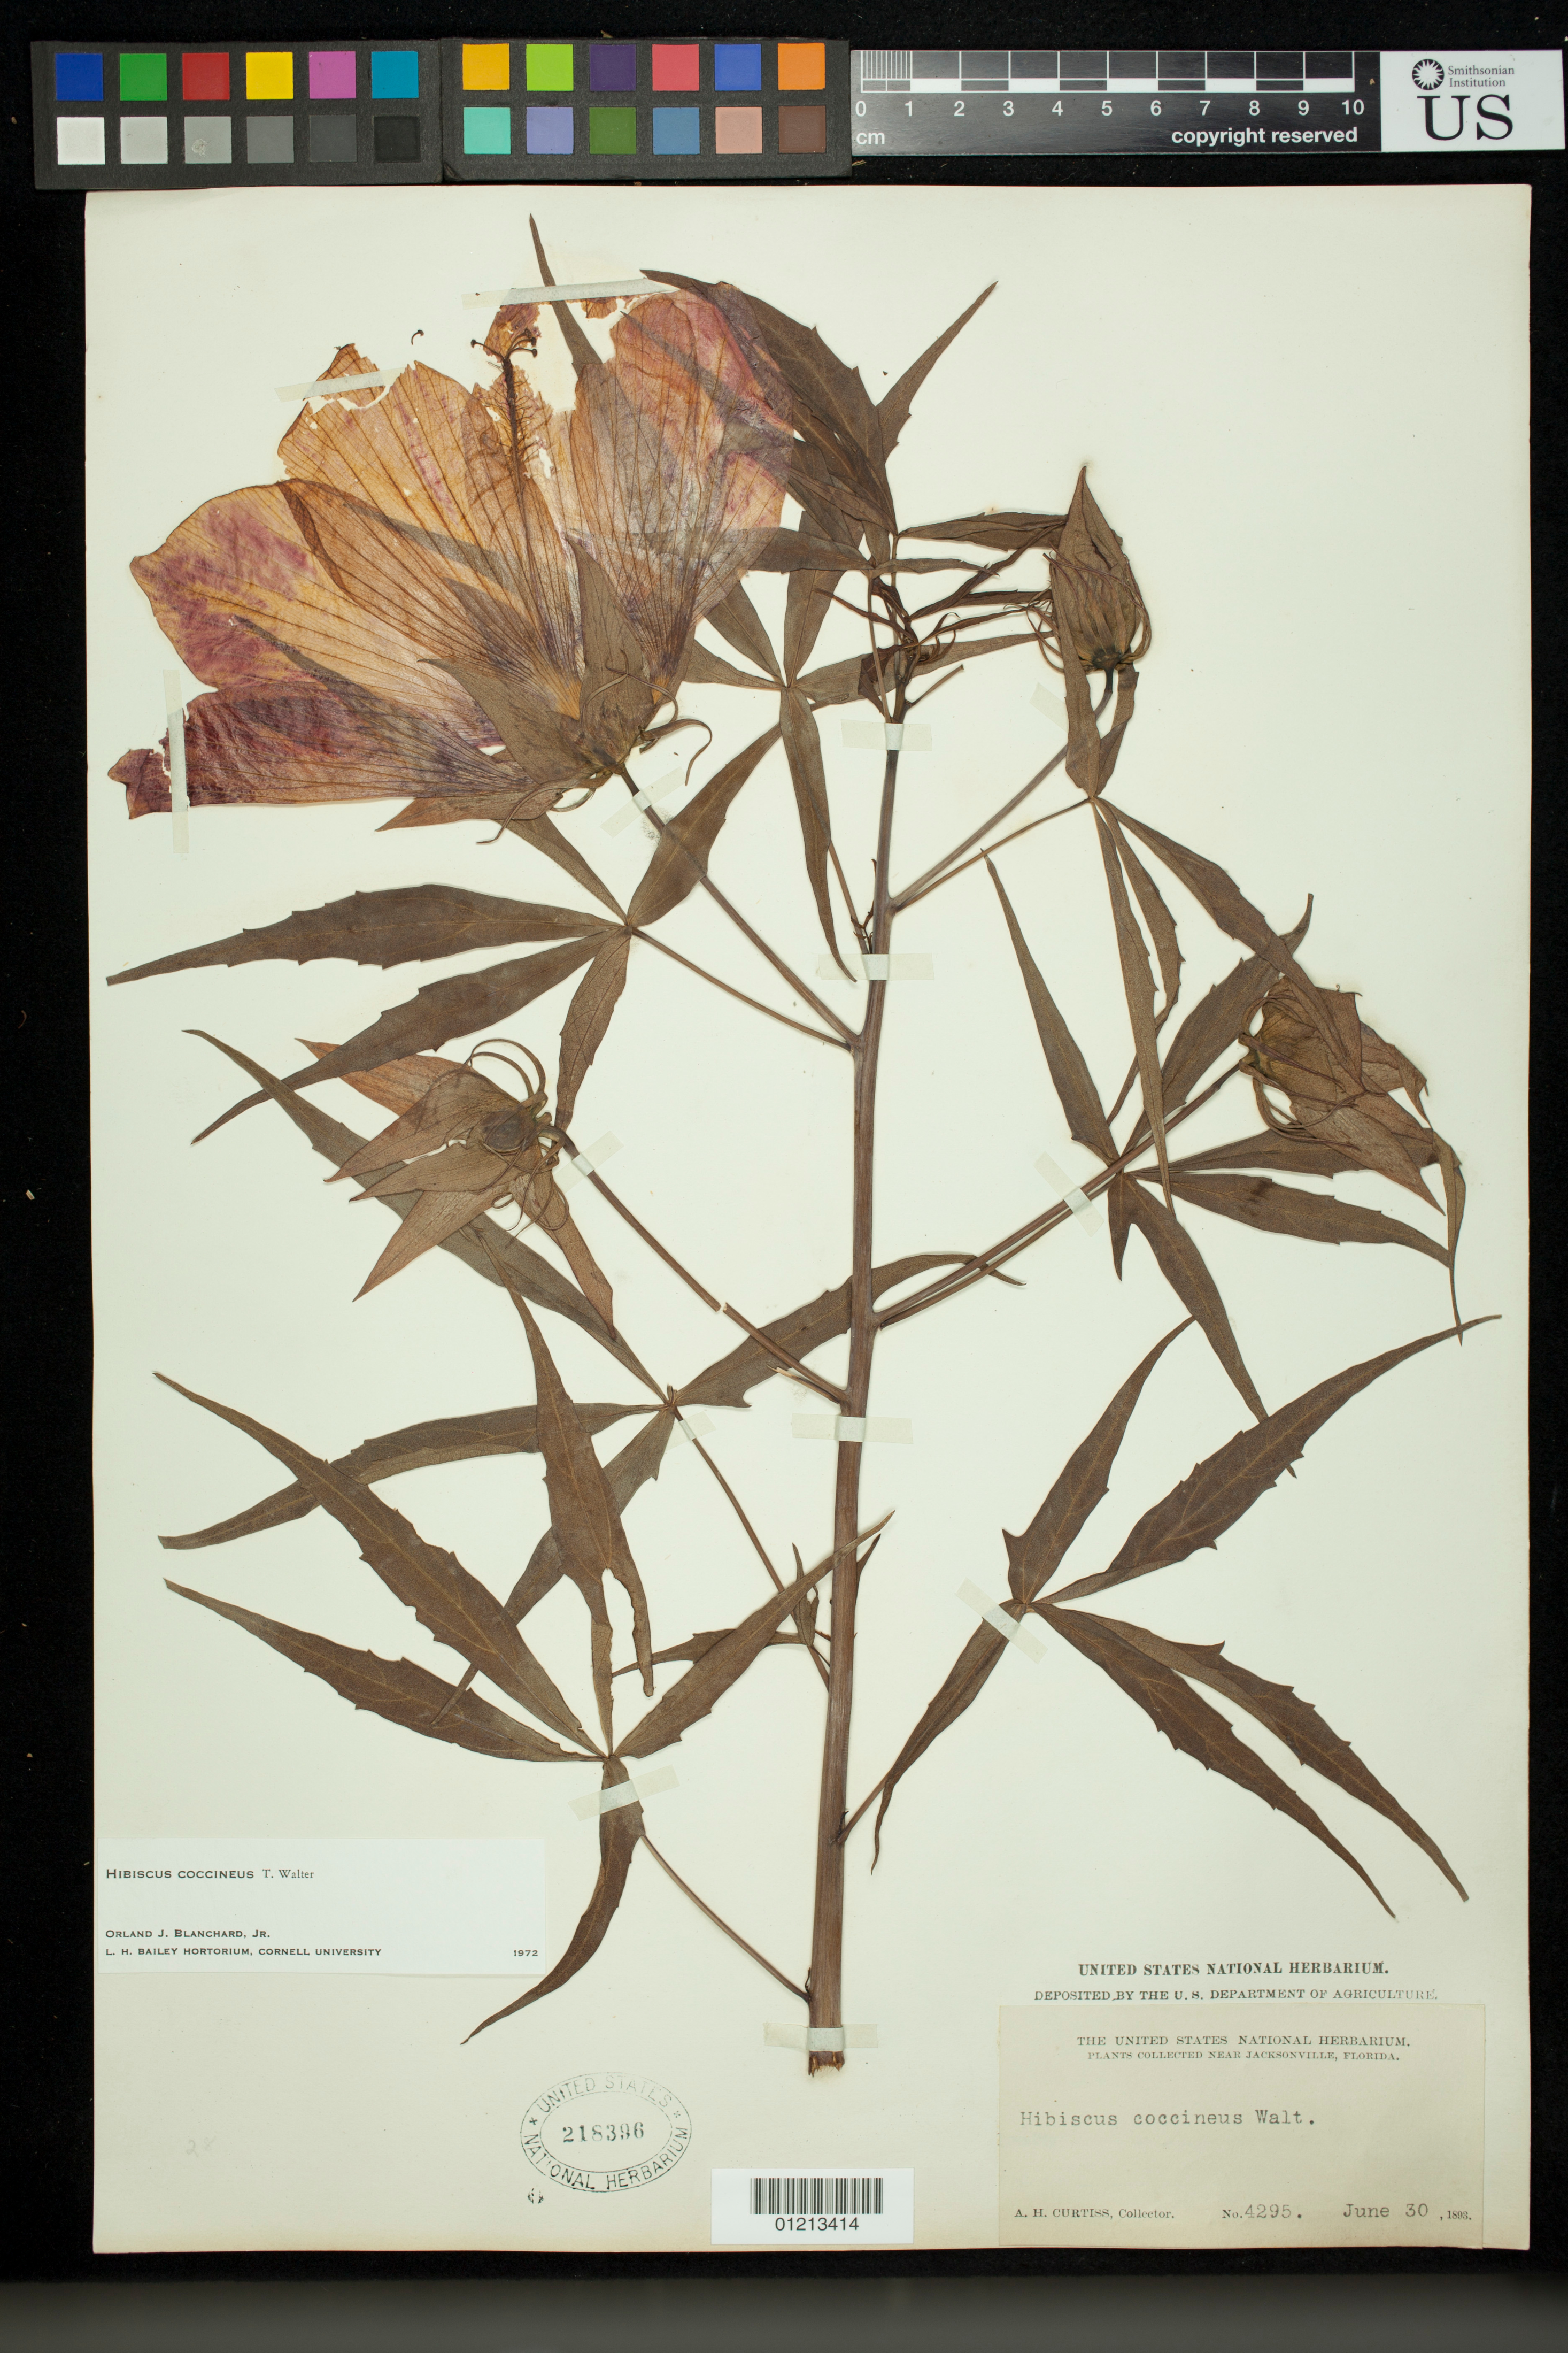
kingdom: Plantae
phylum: Tracheophyta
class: Magnoliopsida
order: Malvales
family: Malvaceae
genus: Hibiscus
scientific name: Hibiscus coccineus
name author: Walter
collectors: A. H. Curtiss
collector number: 4295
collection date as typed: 30 Jun 1893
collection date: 1893-06-30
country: United States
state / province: Florida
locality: Collected near Jacksonville.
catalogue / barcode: US 218396